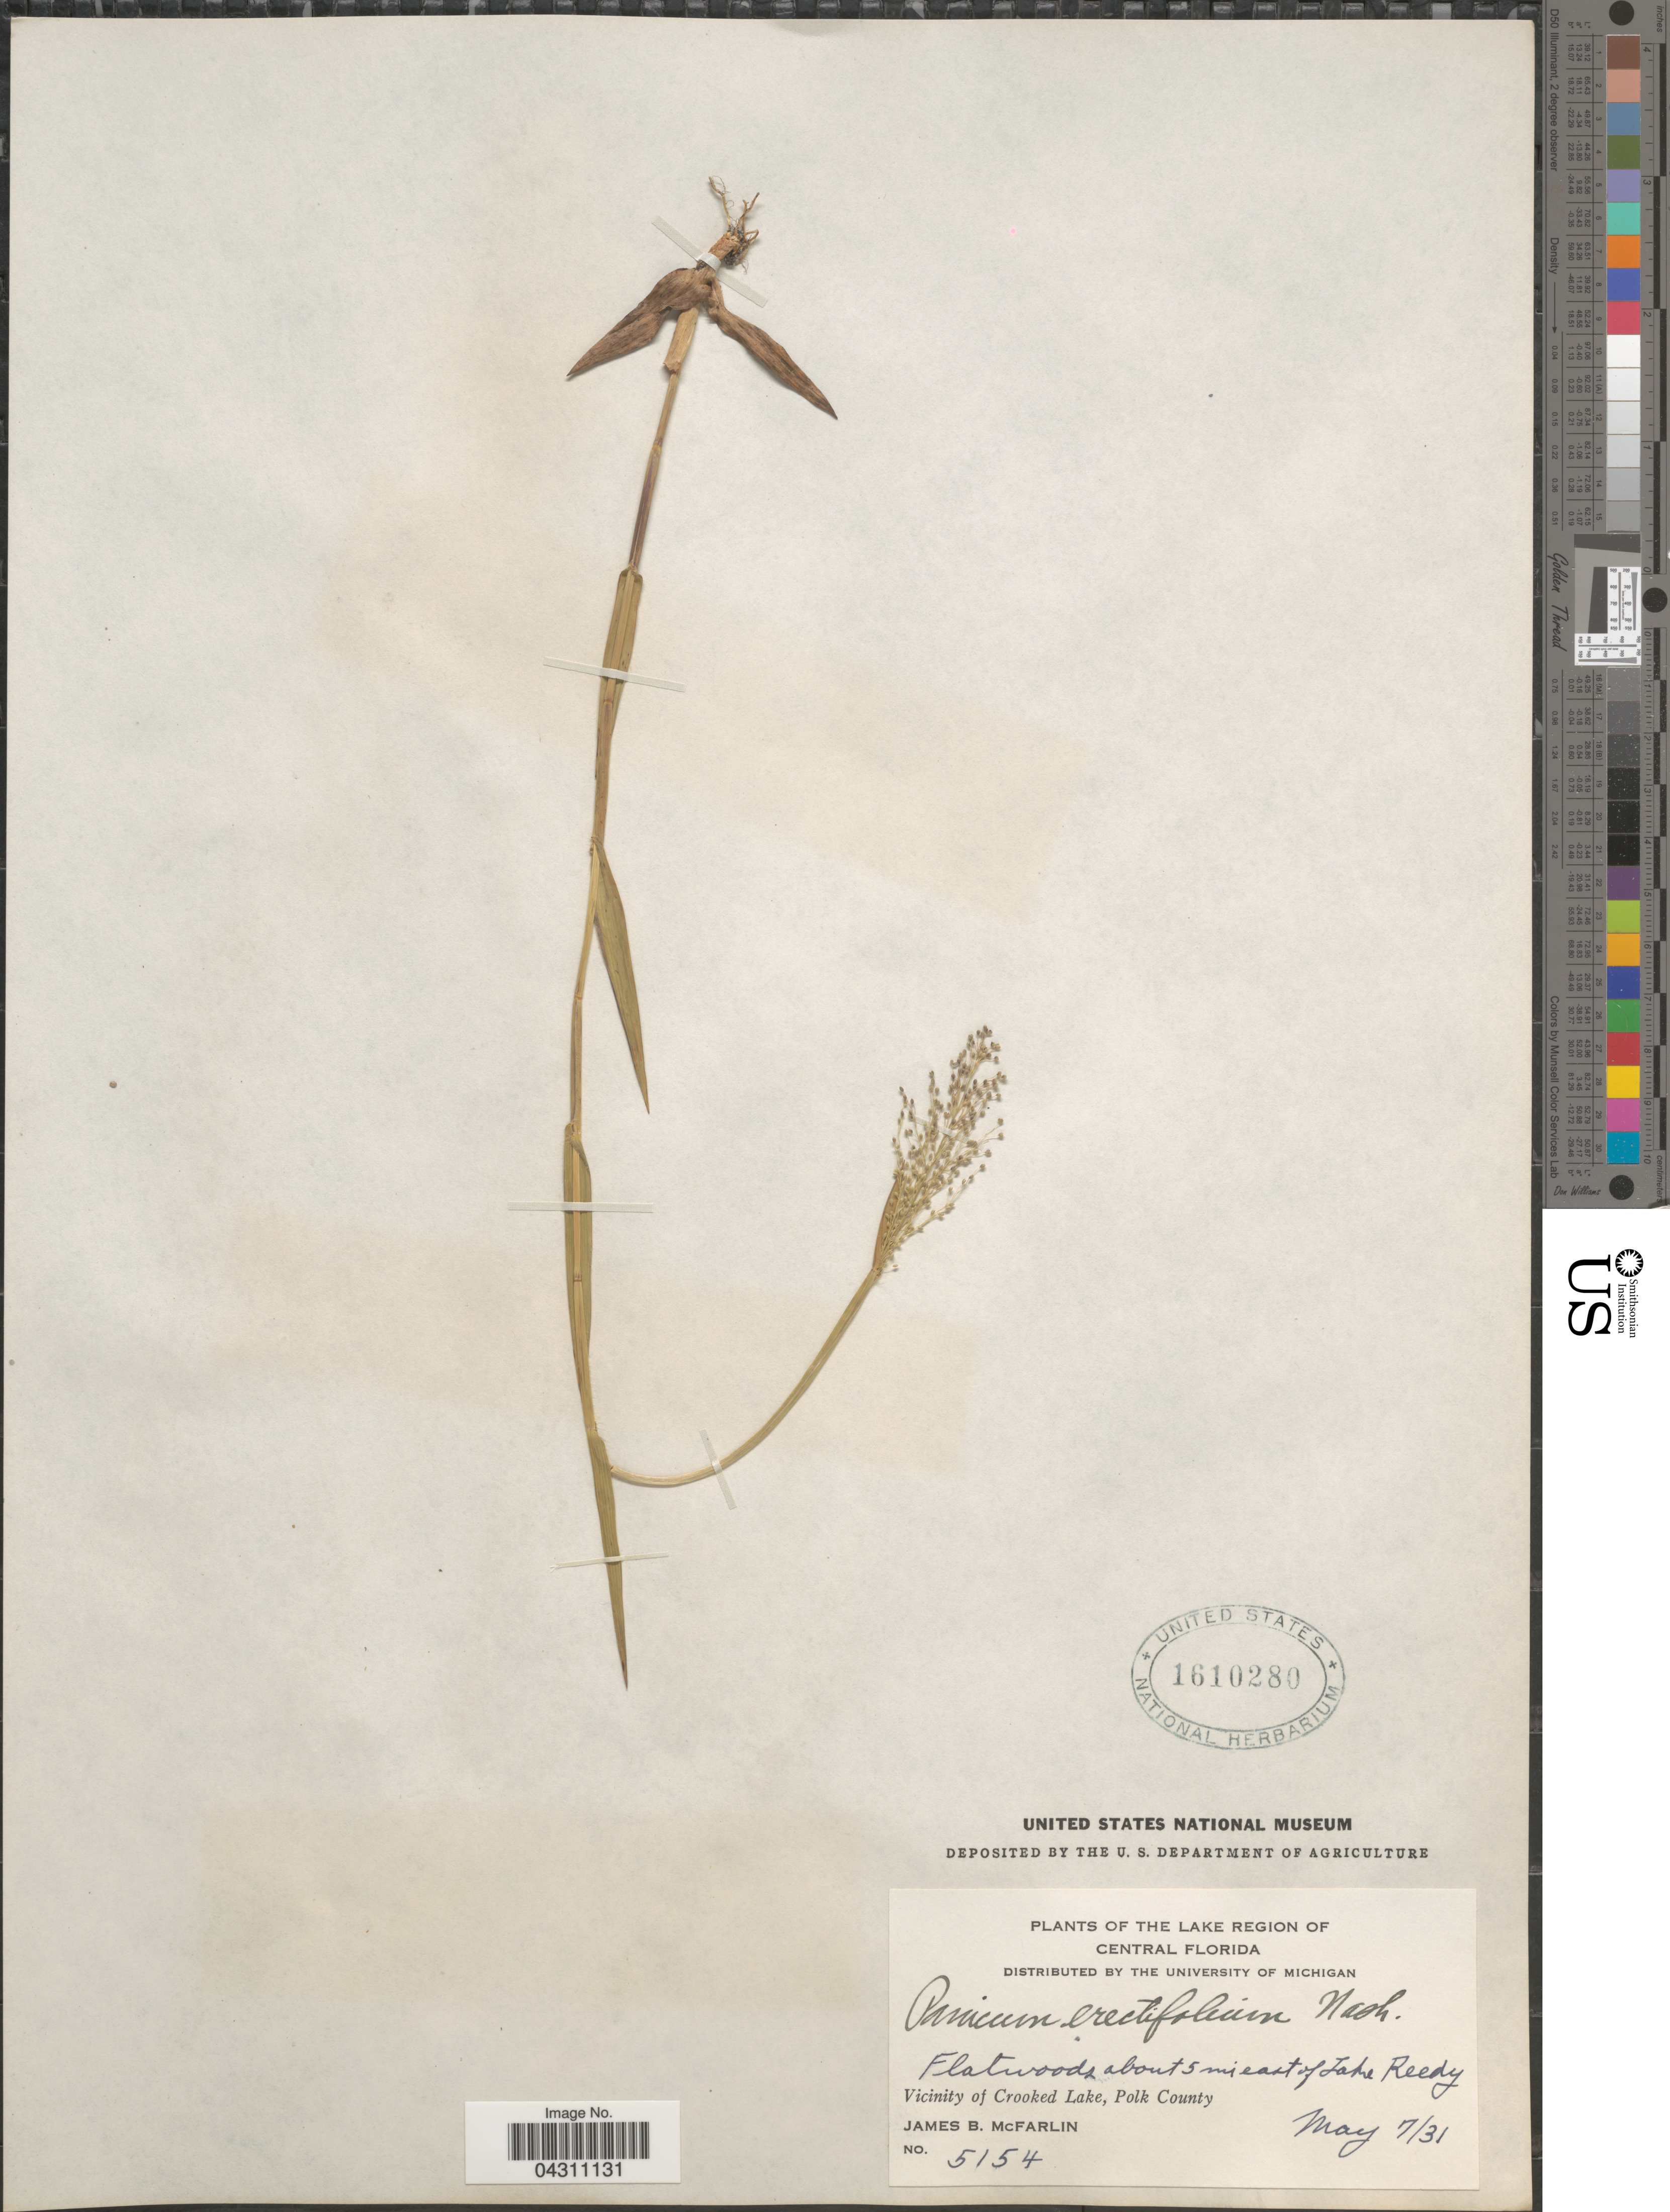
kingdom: Plantae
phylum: Tracheophyta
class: Liliopsida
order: Poales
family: Poaceae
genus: Dichanthelium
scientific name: Dichanthelium sphaerocarpon var. floridanum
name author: (Vasey) Davidse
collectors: J. McFarlin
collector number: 5154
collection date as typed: Transcribed d/m/y: 7/5/31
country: United States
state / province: Florida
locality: Lake Region of Central Florida. Flatwoods about 5 mi east of Lake Reedy. Vicinity of Crooked Lake, Polk County.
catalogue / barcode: US 1610280